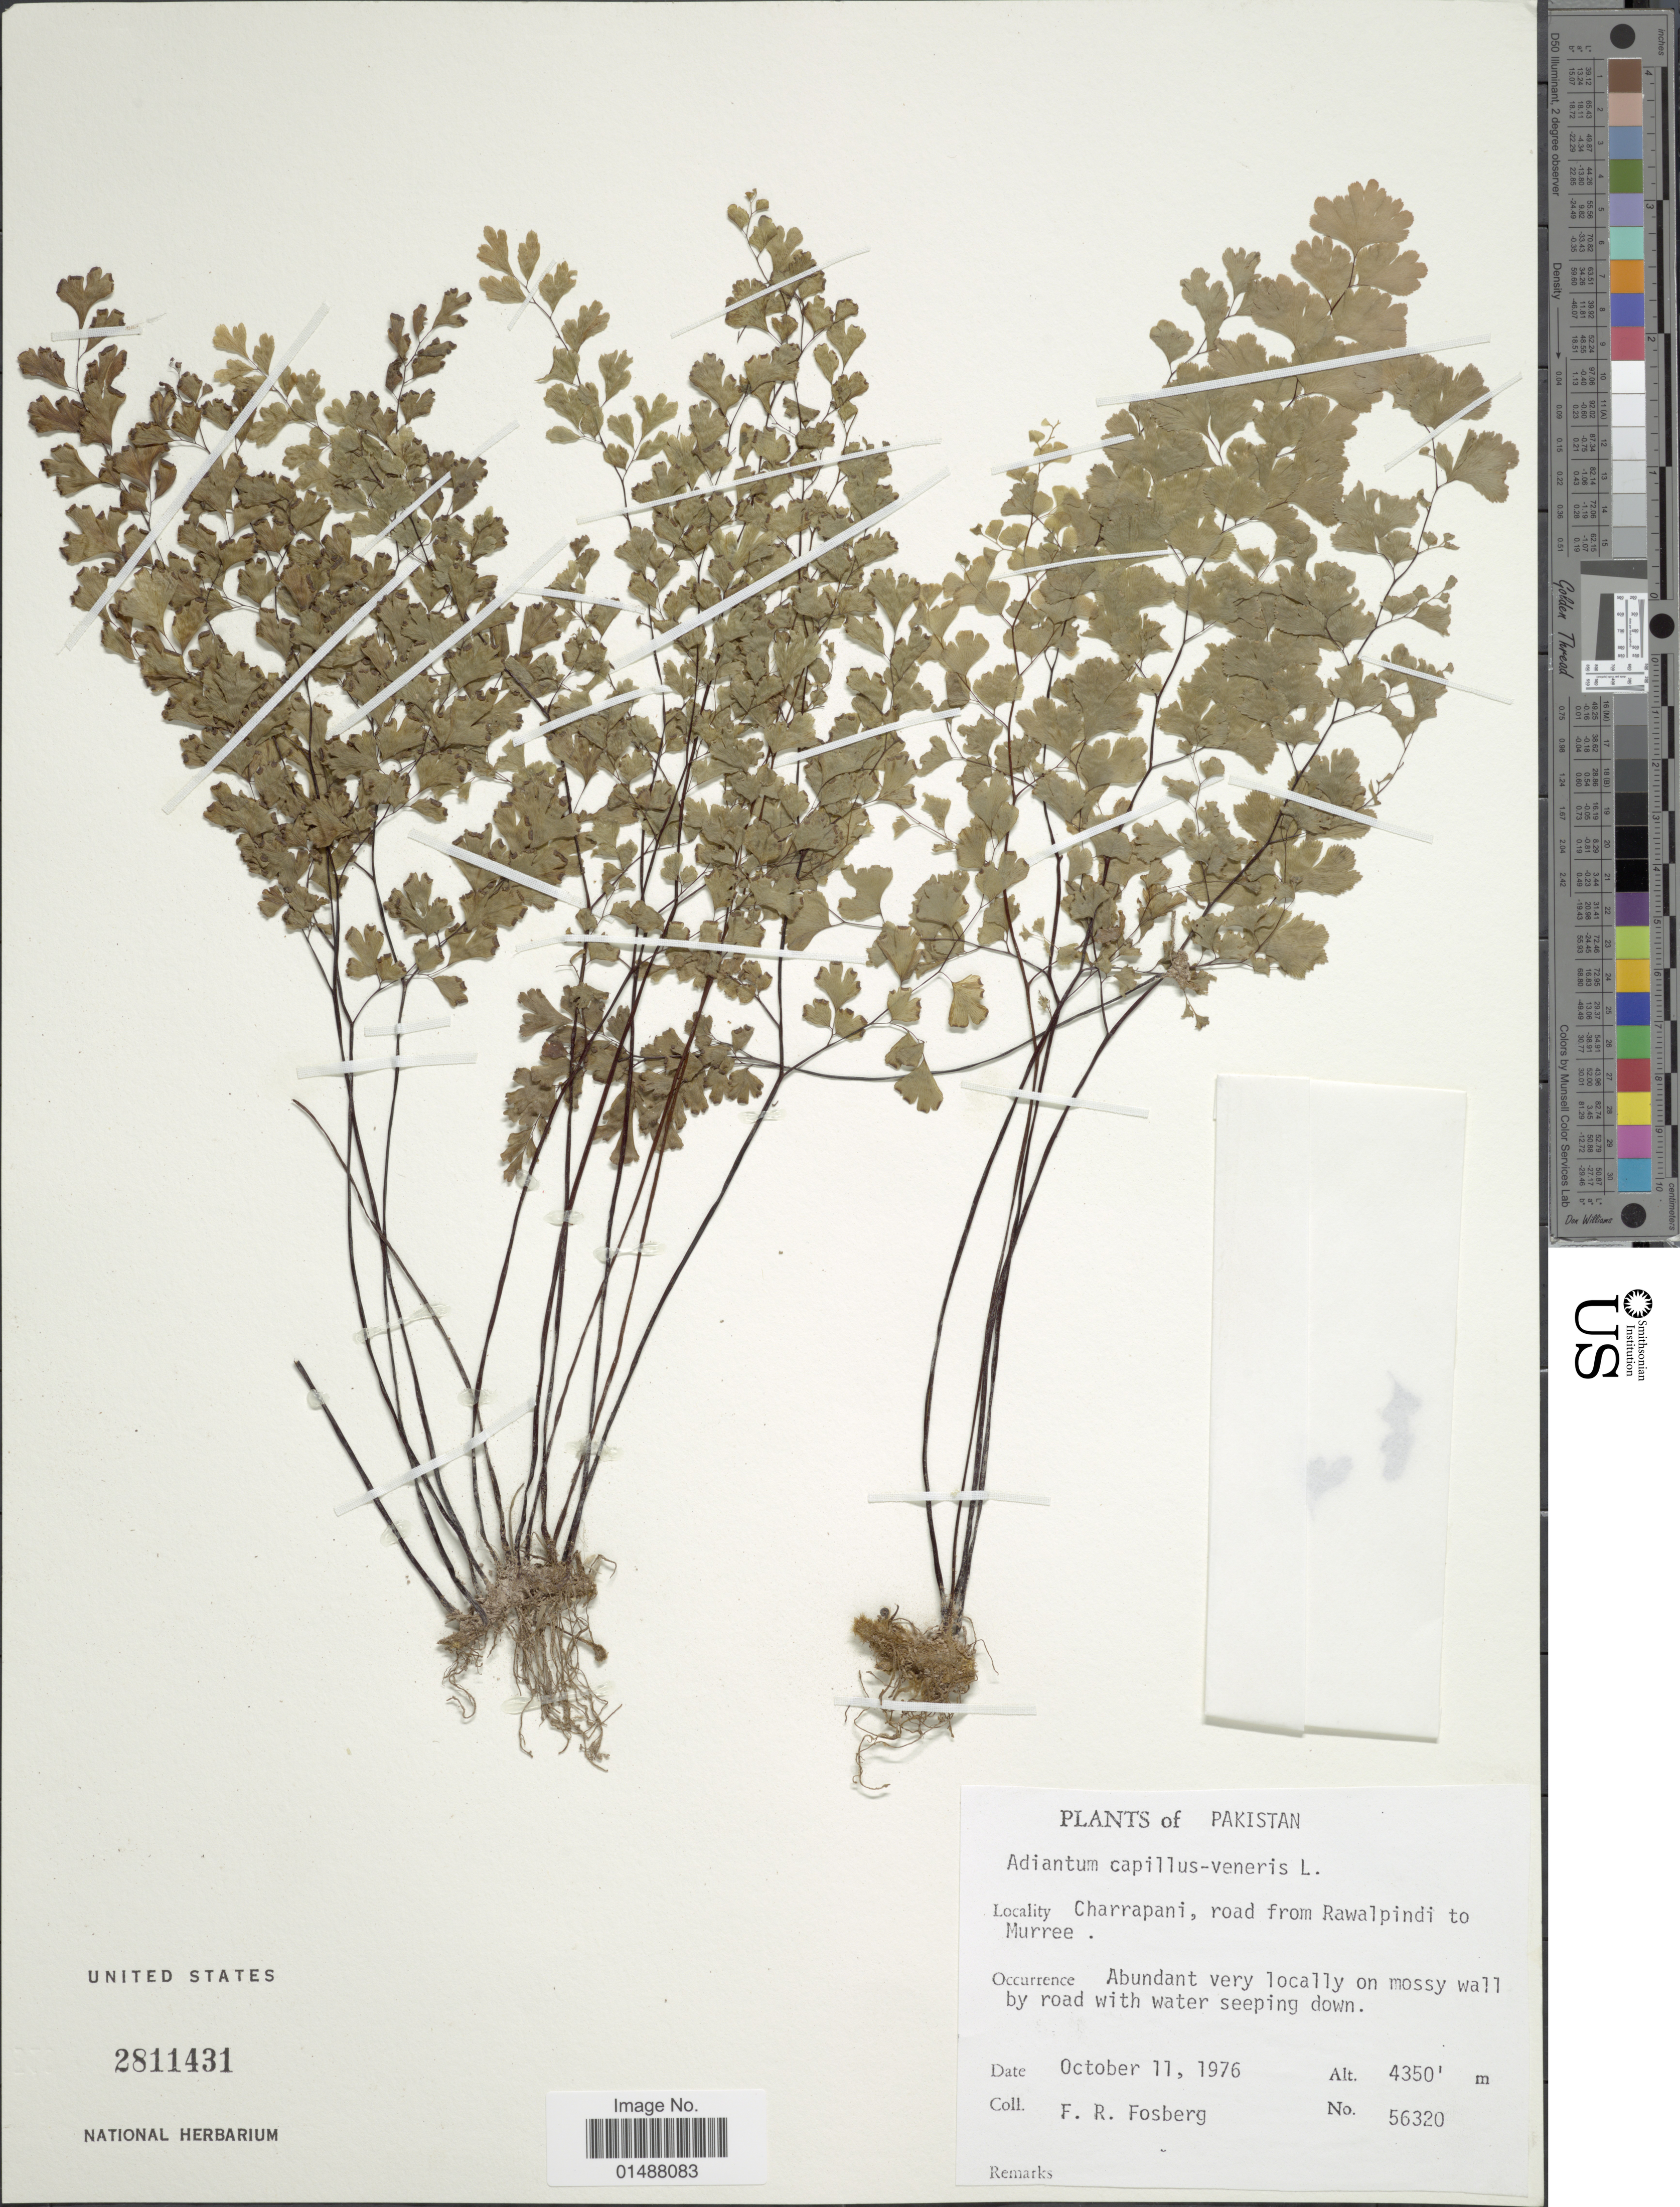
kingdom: Plantae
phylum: Tracheophyta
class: Polypodiopsida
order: Polypodiales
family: Pteridaceae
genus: Adiantum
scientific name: Adiantum capillus-veneris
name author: L.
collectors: F. R. Fosberg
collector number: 56320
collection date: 1976-10-11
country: Pakistan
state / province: Punjab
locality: Charrapani, road from Rawalpindi to Murree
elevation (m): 1326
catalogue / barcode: US 2811431